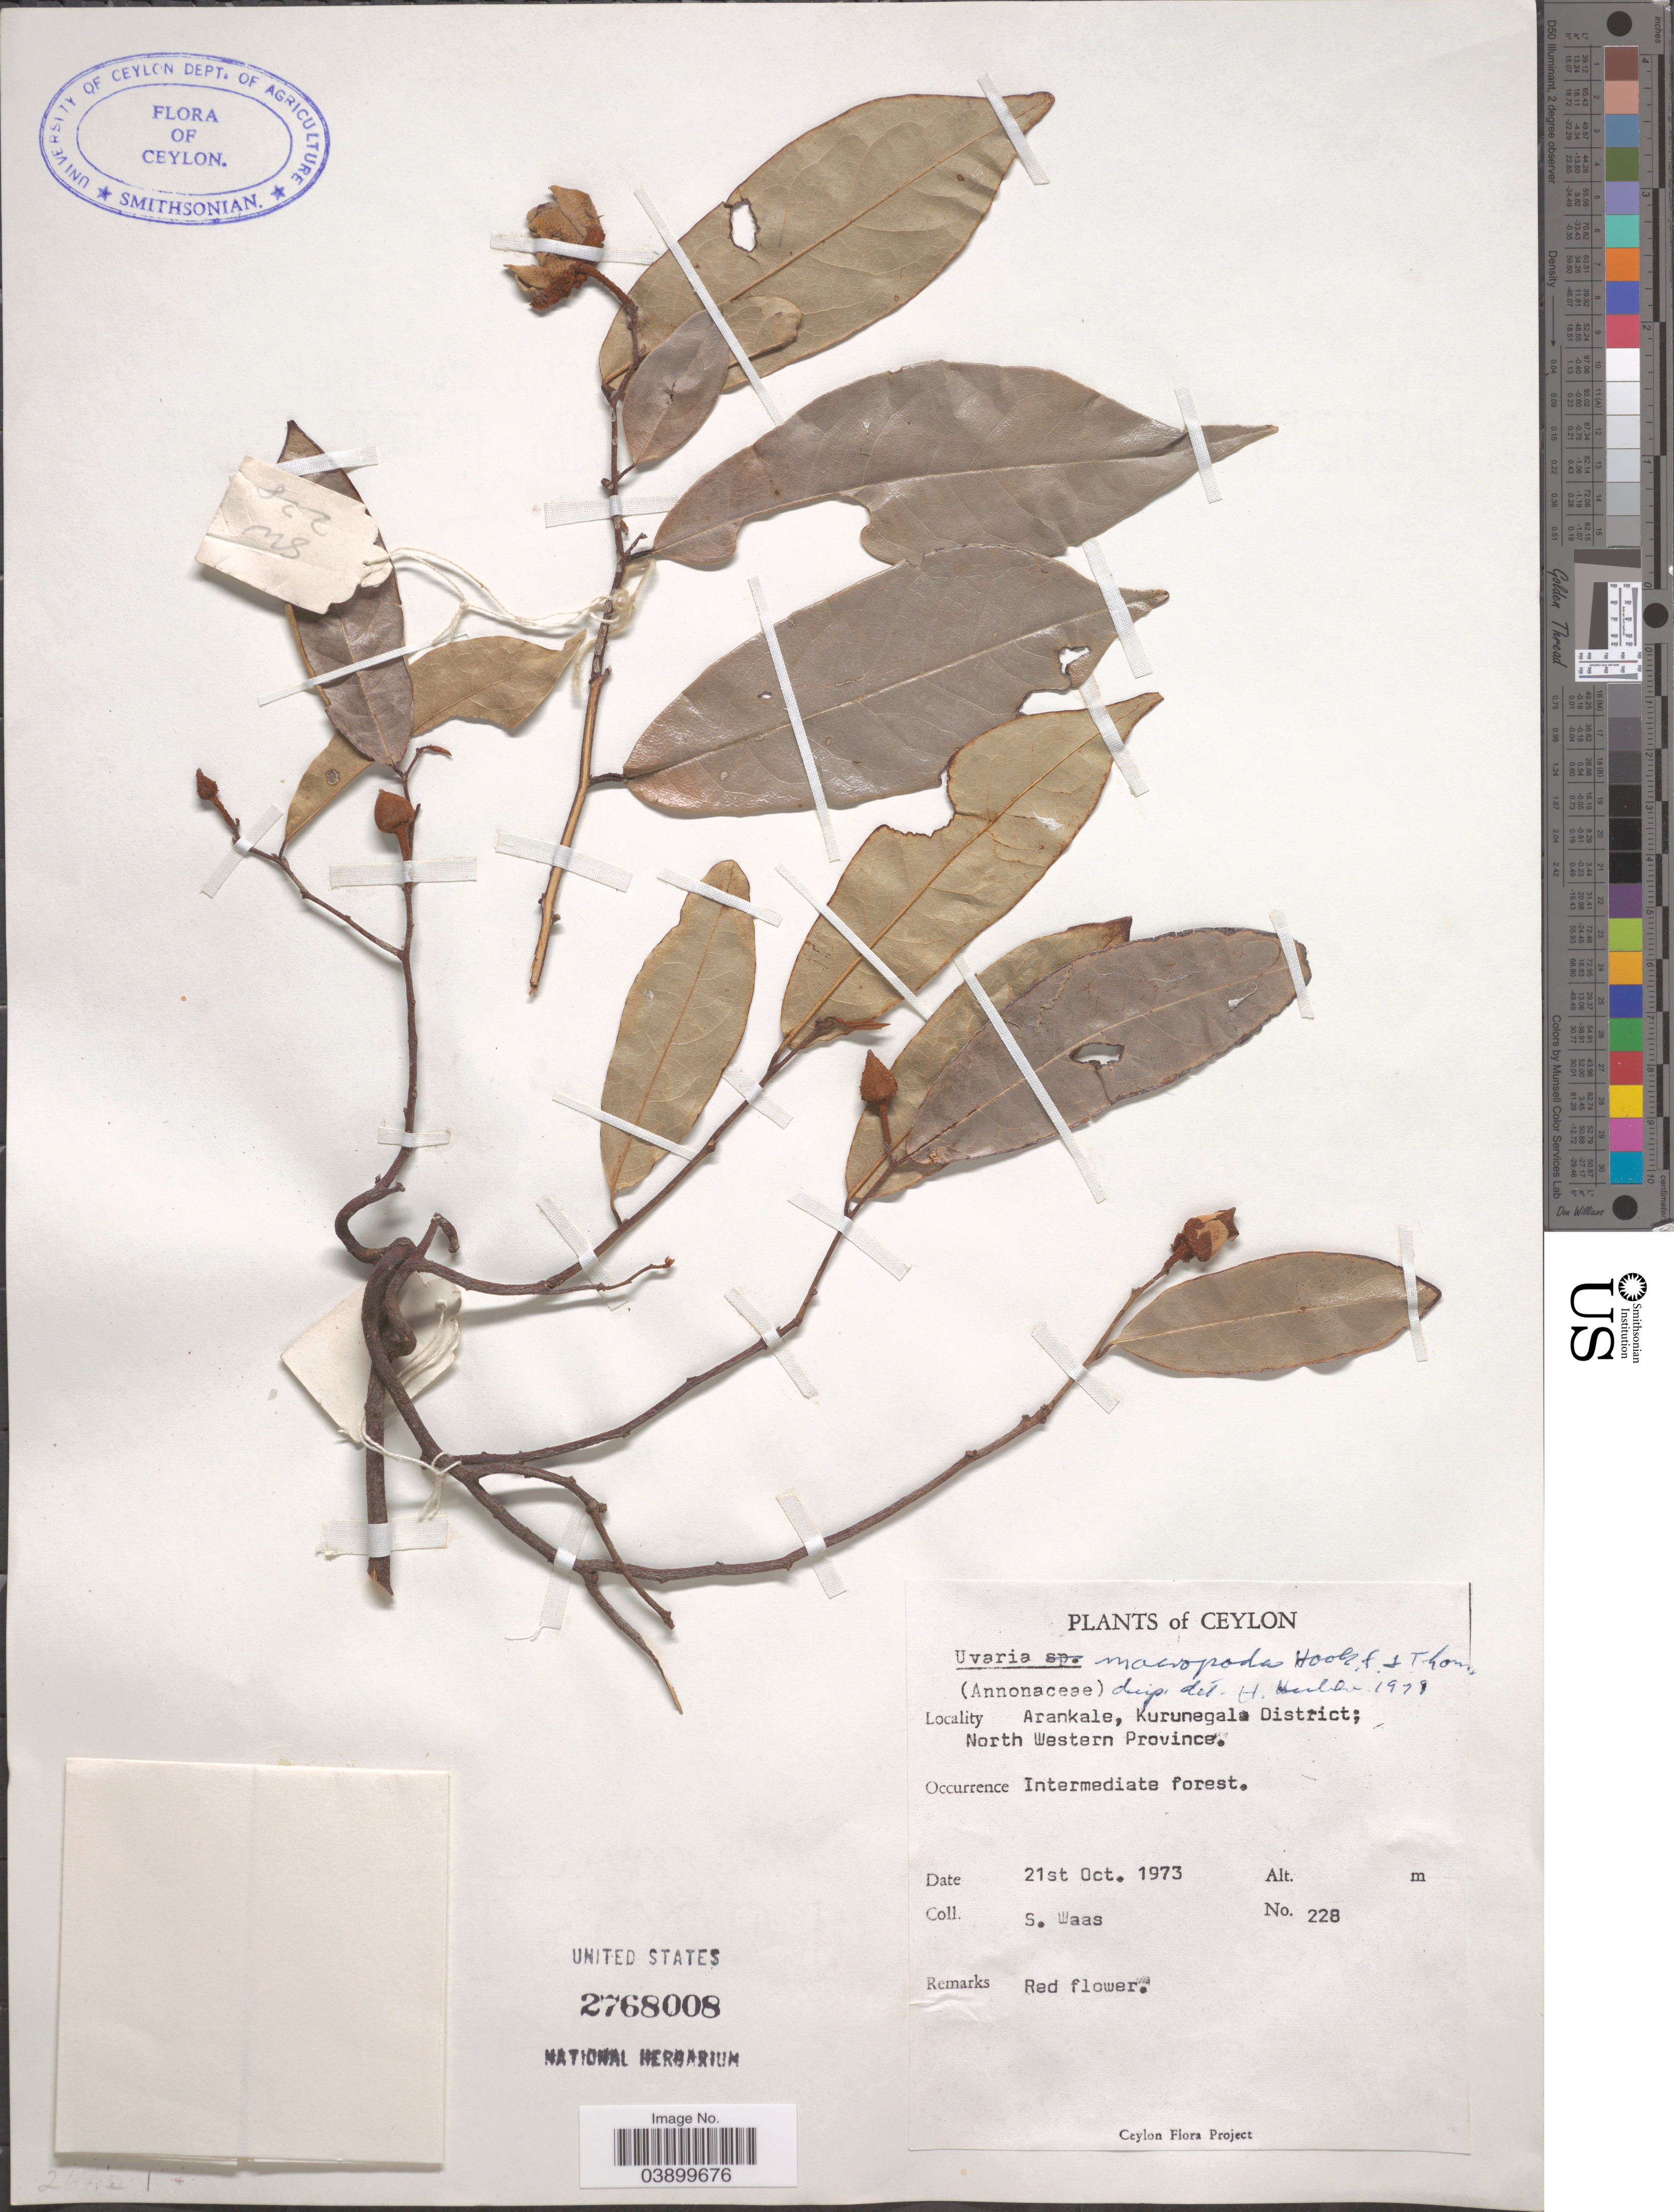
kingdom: Plantae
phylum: Tracheophyta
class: Magnoliopsida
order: Magnoliales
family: Annonaceae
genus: Uvaria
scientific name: Uvaria macropoda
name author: Hook. f. & Thomson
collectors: S. Waas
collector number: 228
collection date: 1973-10-21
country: Sri Lanka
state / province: North Western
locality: Ceylon. Arankale, Kurunegala District.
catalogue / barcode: US 2768008